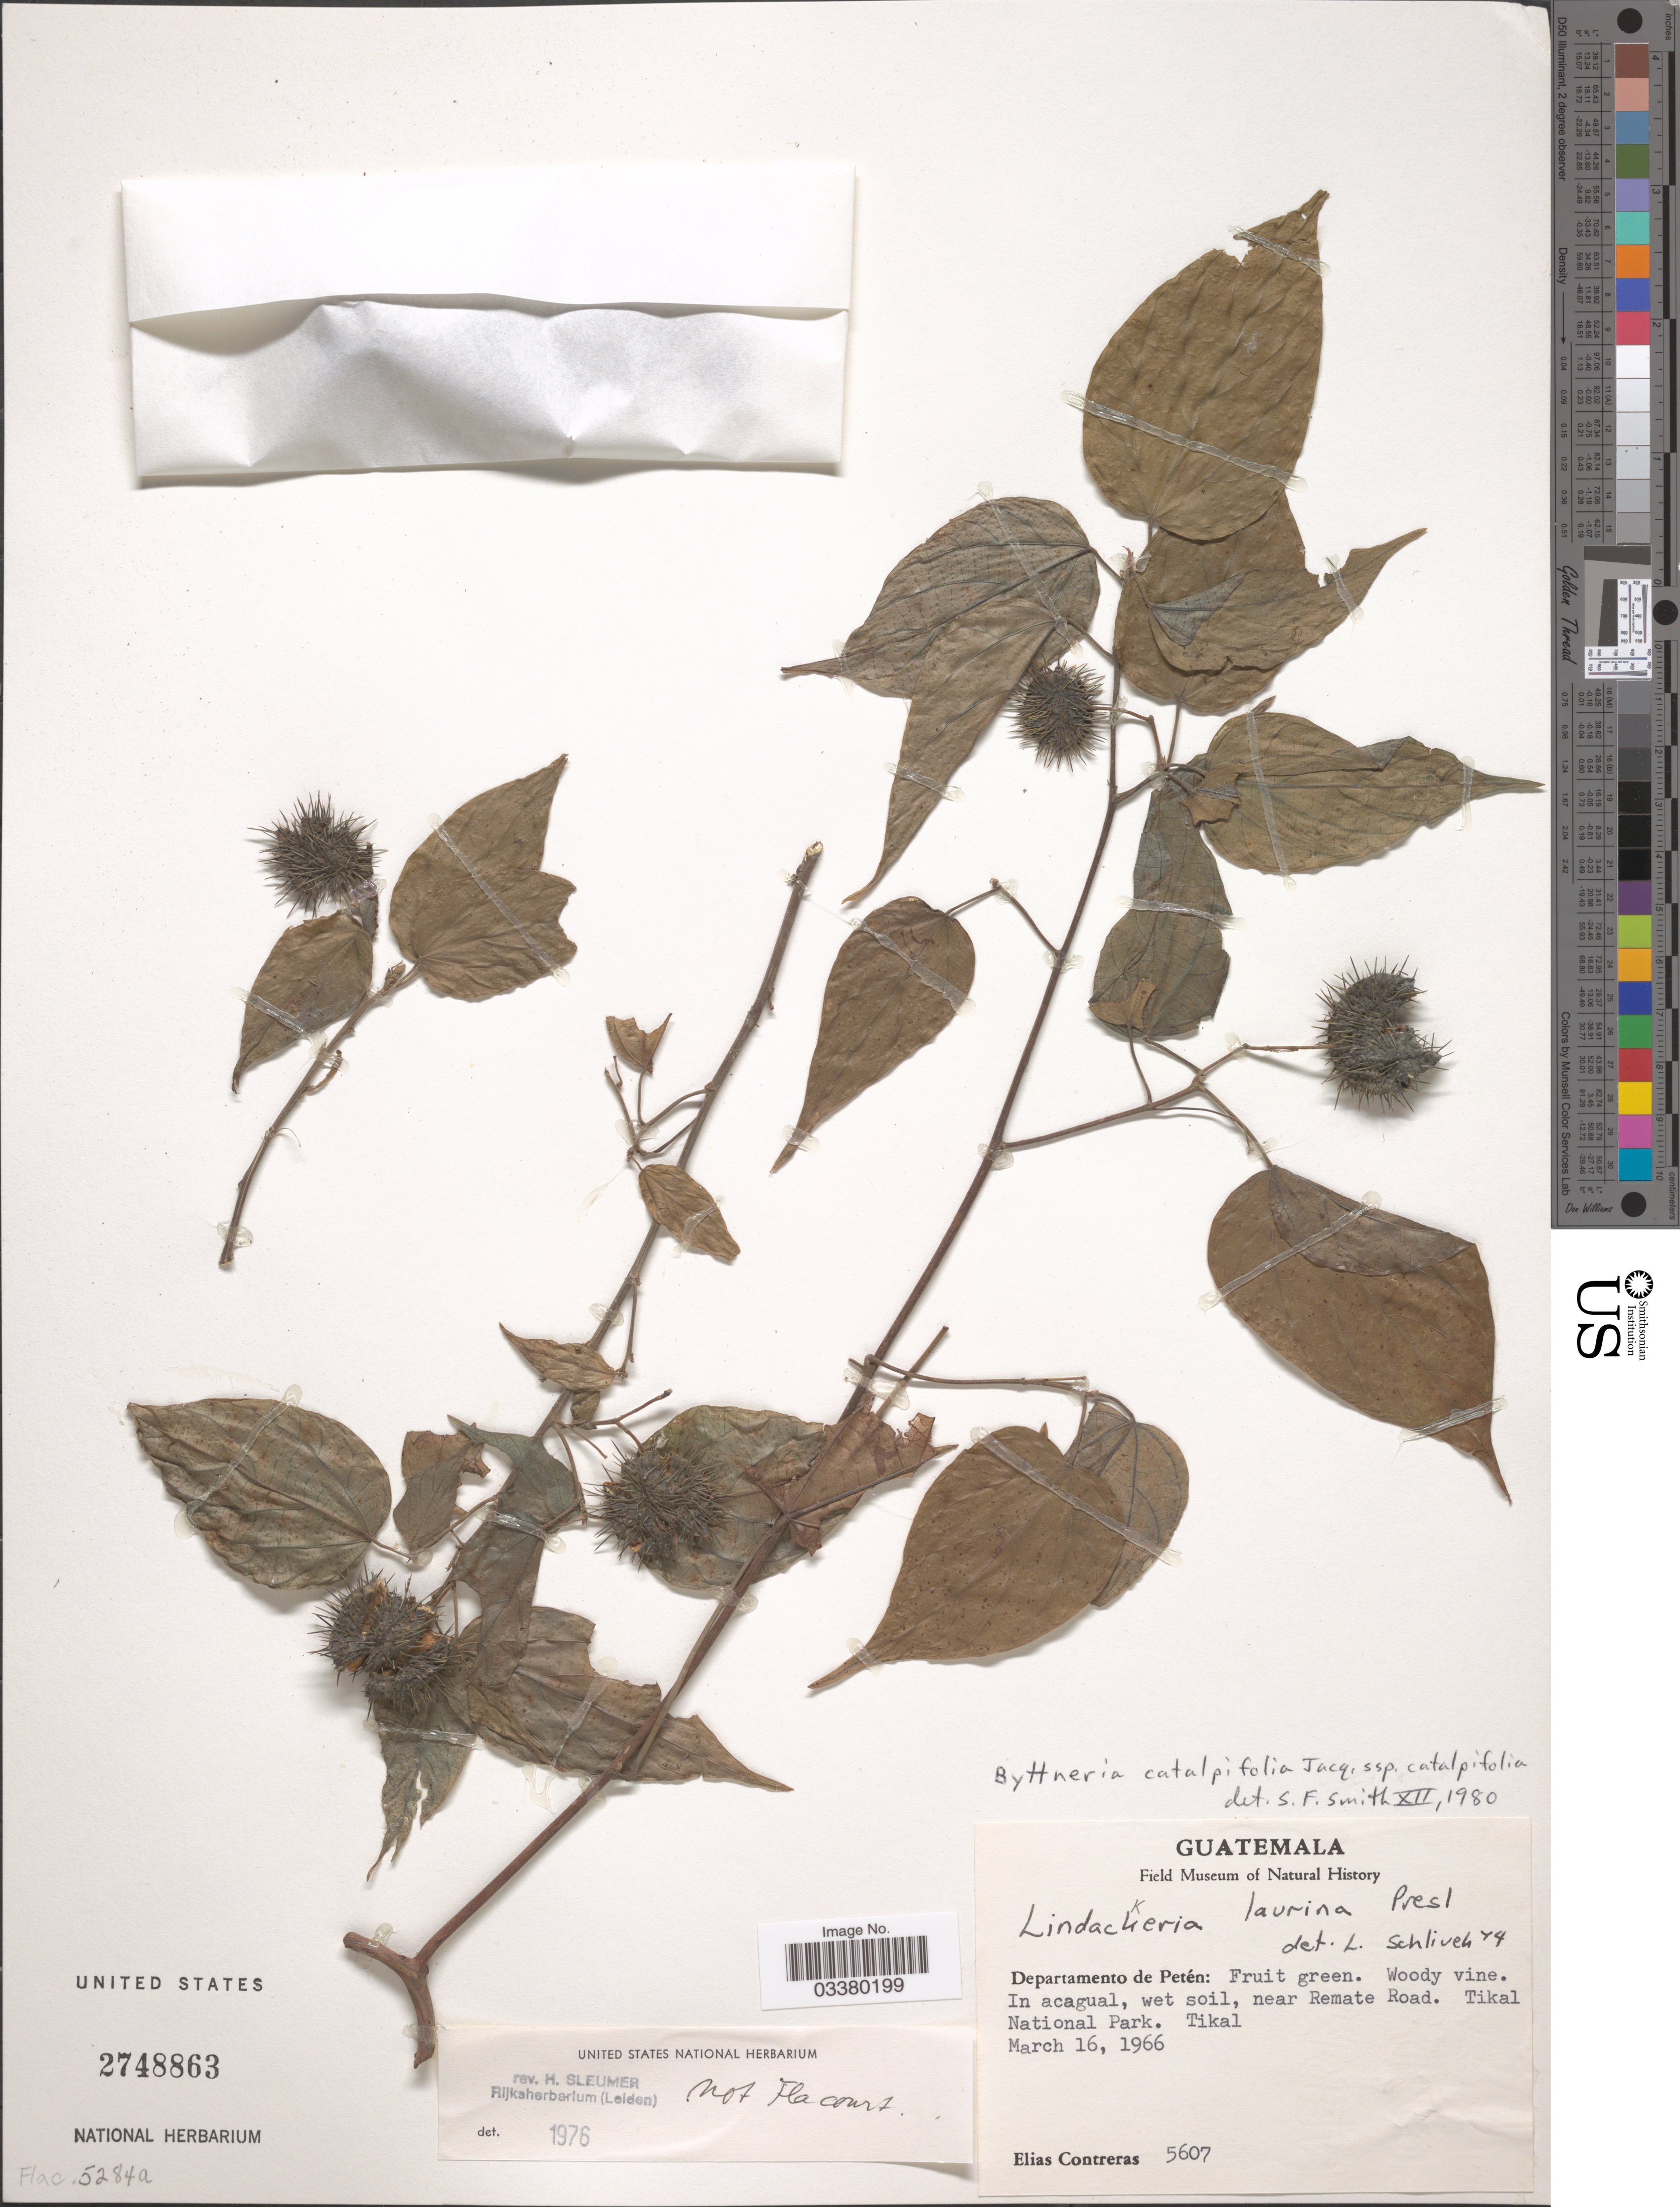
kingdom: Plantae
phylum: Tracheophyta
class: Magnoliopsida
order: Malvales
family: Malvaceae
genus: Byttneria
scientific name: Byttneria catalpifolia subsp. catalpifolia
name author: Jacq.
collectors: E. Contreras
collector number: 5607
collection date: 1966-03-16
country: Guatemala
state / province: El Petén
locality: Departamento de Petén. Near Remate Road. Tikal National Park. Tikal.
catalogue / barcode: US 2748863